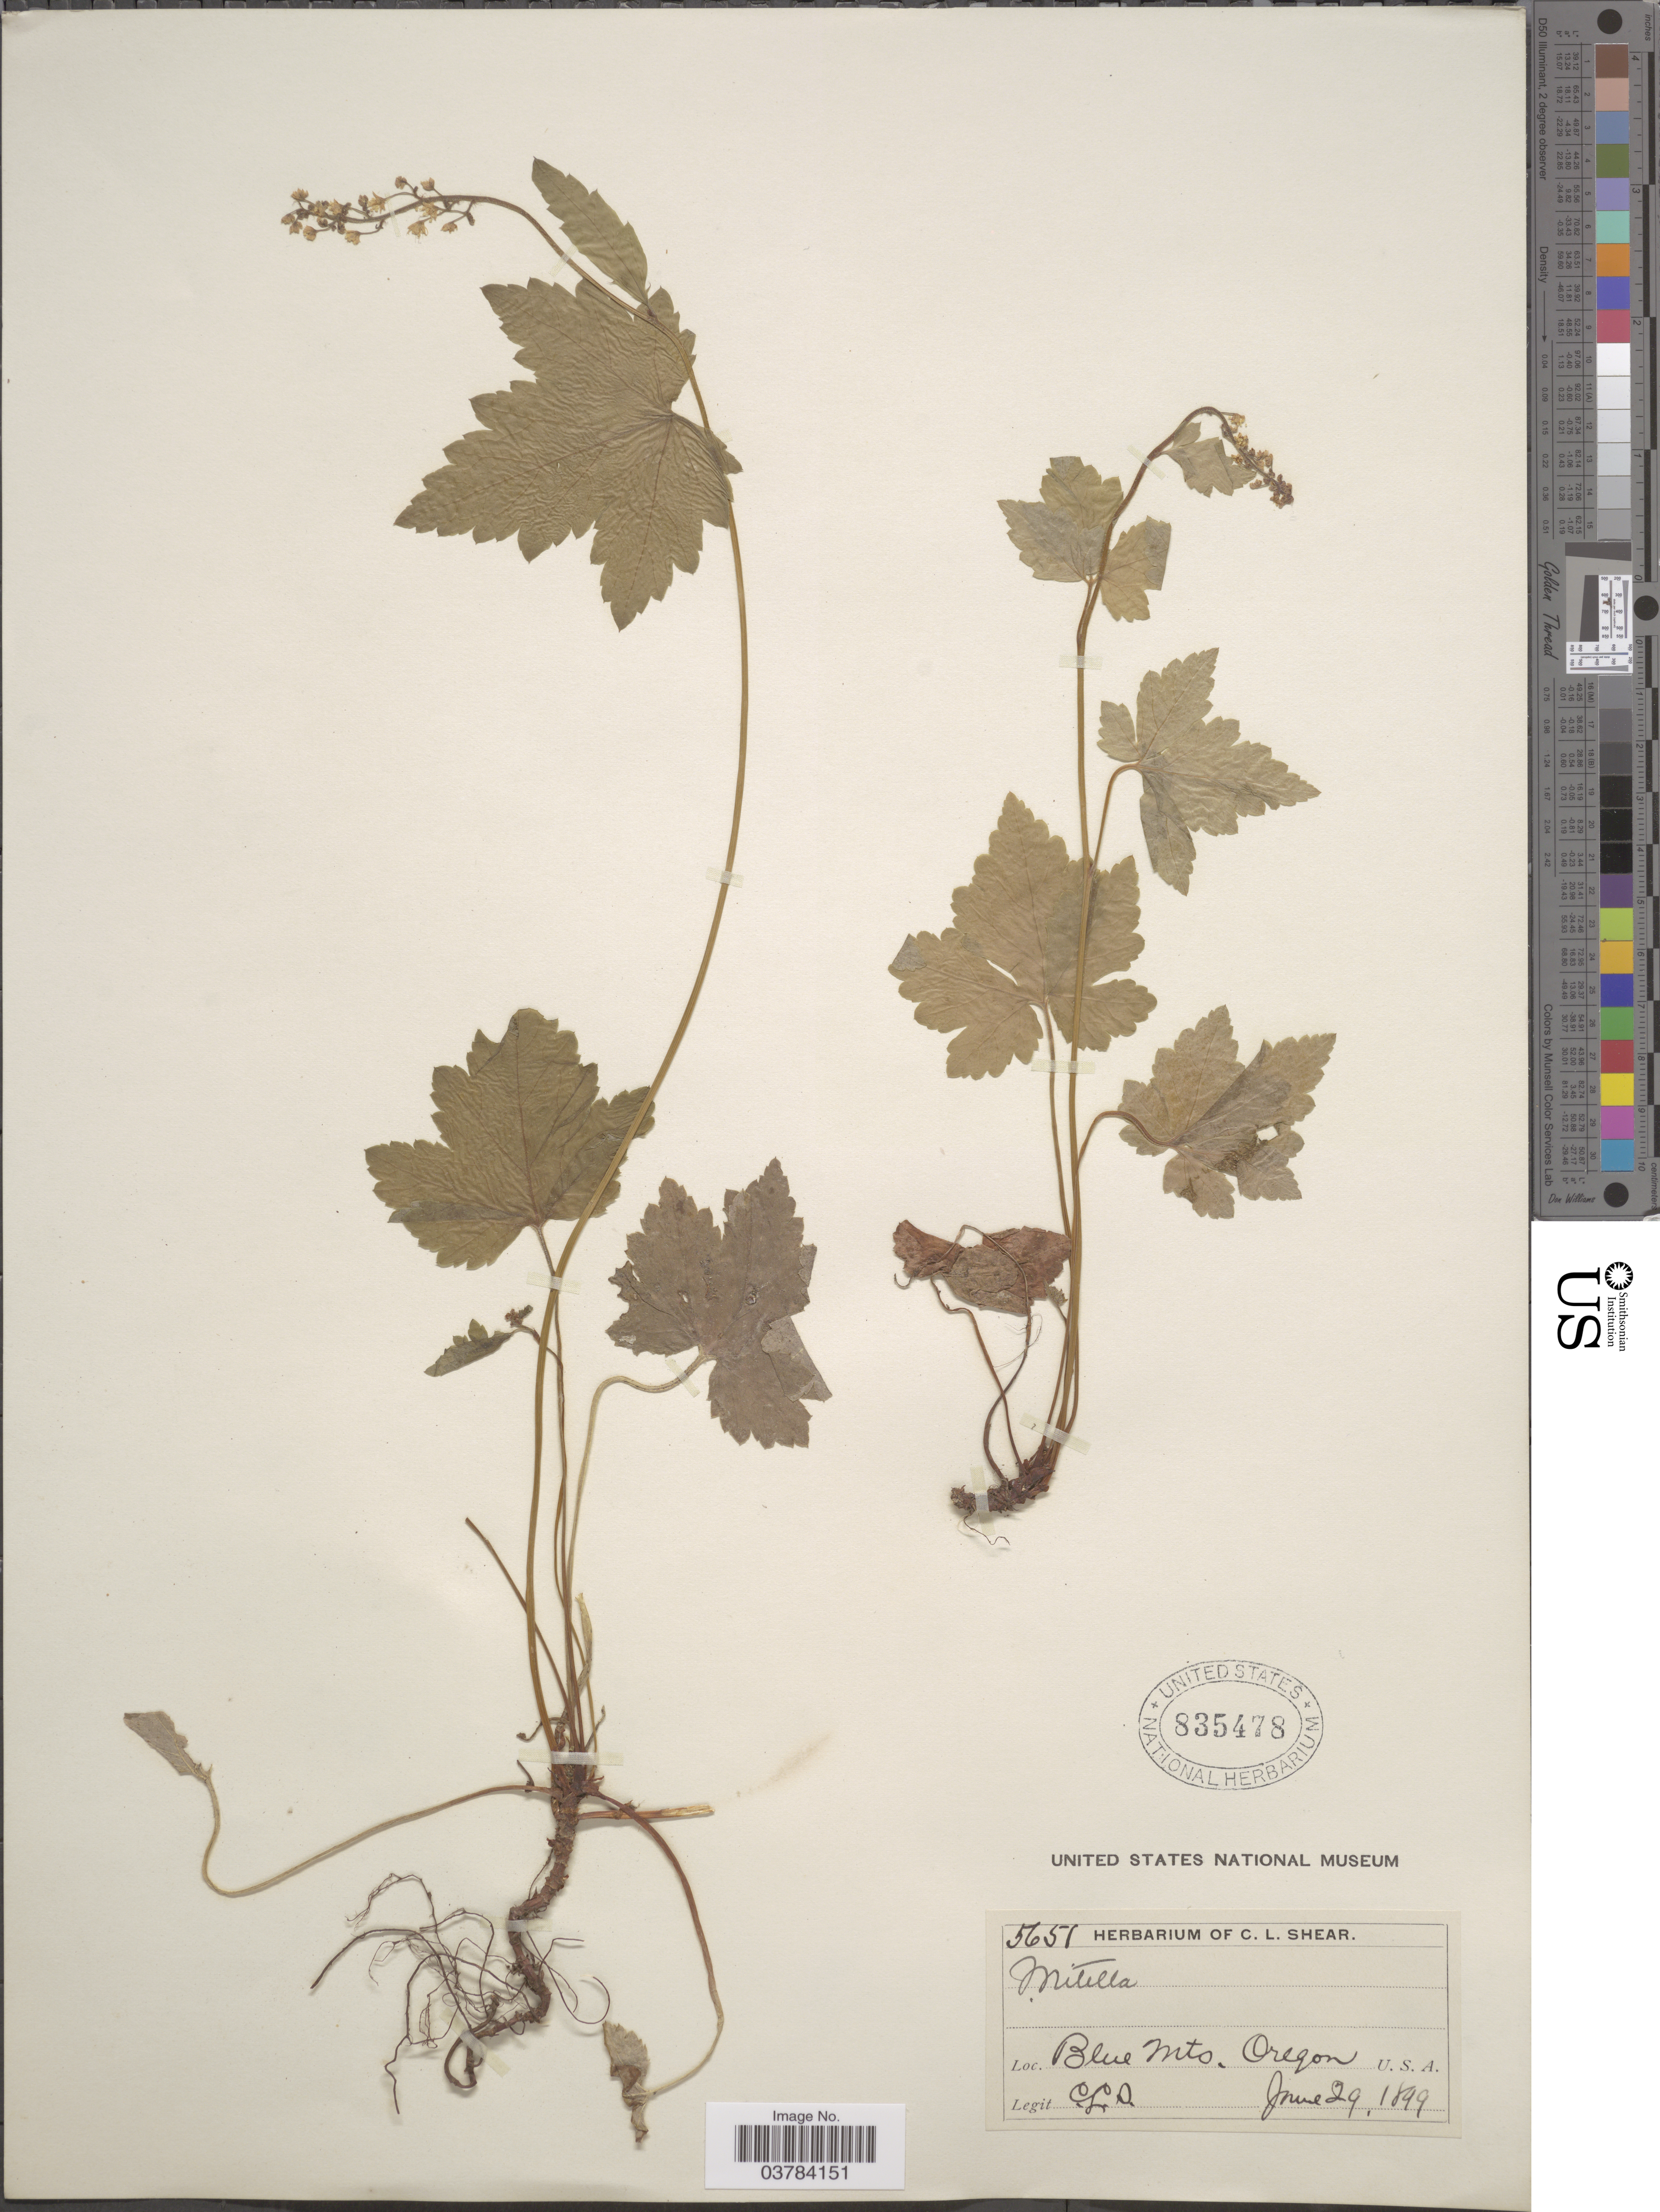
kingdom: Plantae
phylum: Tracheophyta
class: Magnoliopsida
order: Saxifragales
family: Saxifragaceae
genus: Tiarella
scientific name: Tiarella unifoliata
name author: Hook.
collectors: C. L. Shear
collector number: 5651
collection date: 1899-06-29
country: United States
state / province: Oregon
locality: Blue Mts.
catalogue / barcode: US 835478